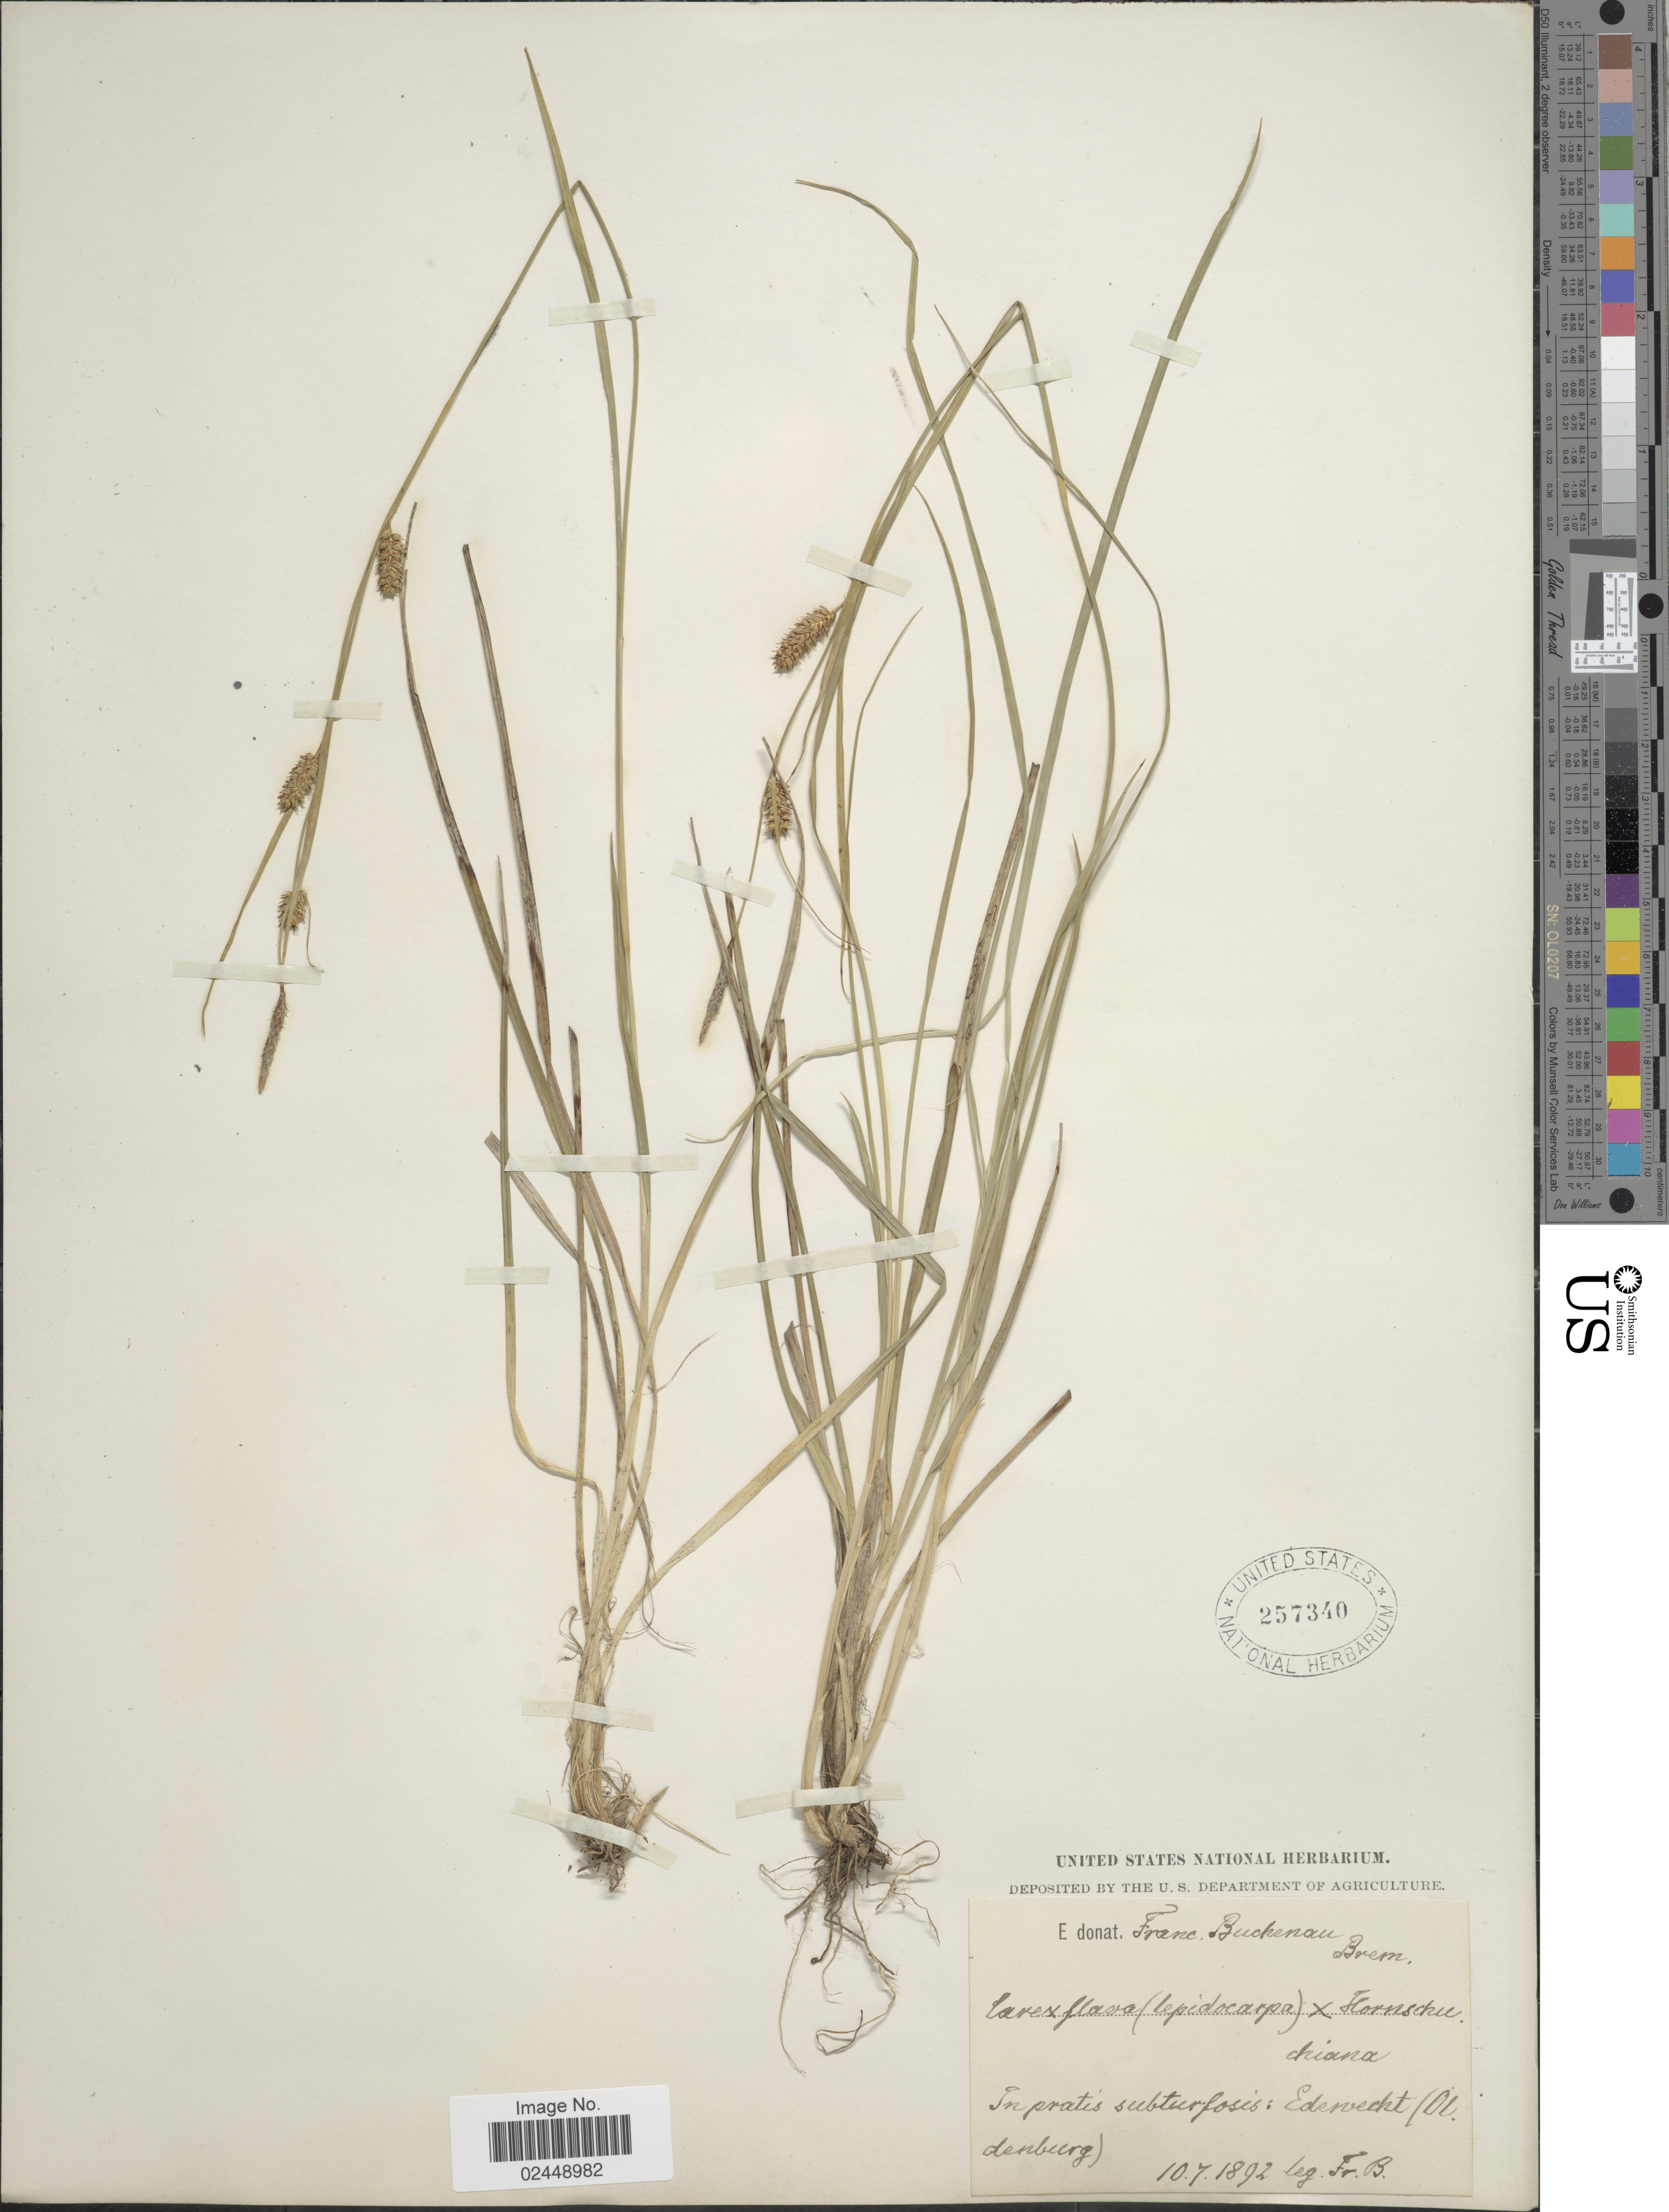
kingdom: Plantae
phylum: Tracheophyta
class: Liliopsida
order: Poales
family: Cyperaceae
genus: Carex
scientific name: Carex flava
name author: L.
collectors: F. Buckenau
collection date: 1892-07-10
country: Germany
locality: In pratis subterfosis: Edervecht (Oldenburg)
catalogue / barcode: US 257340